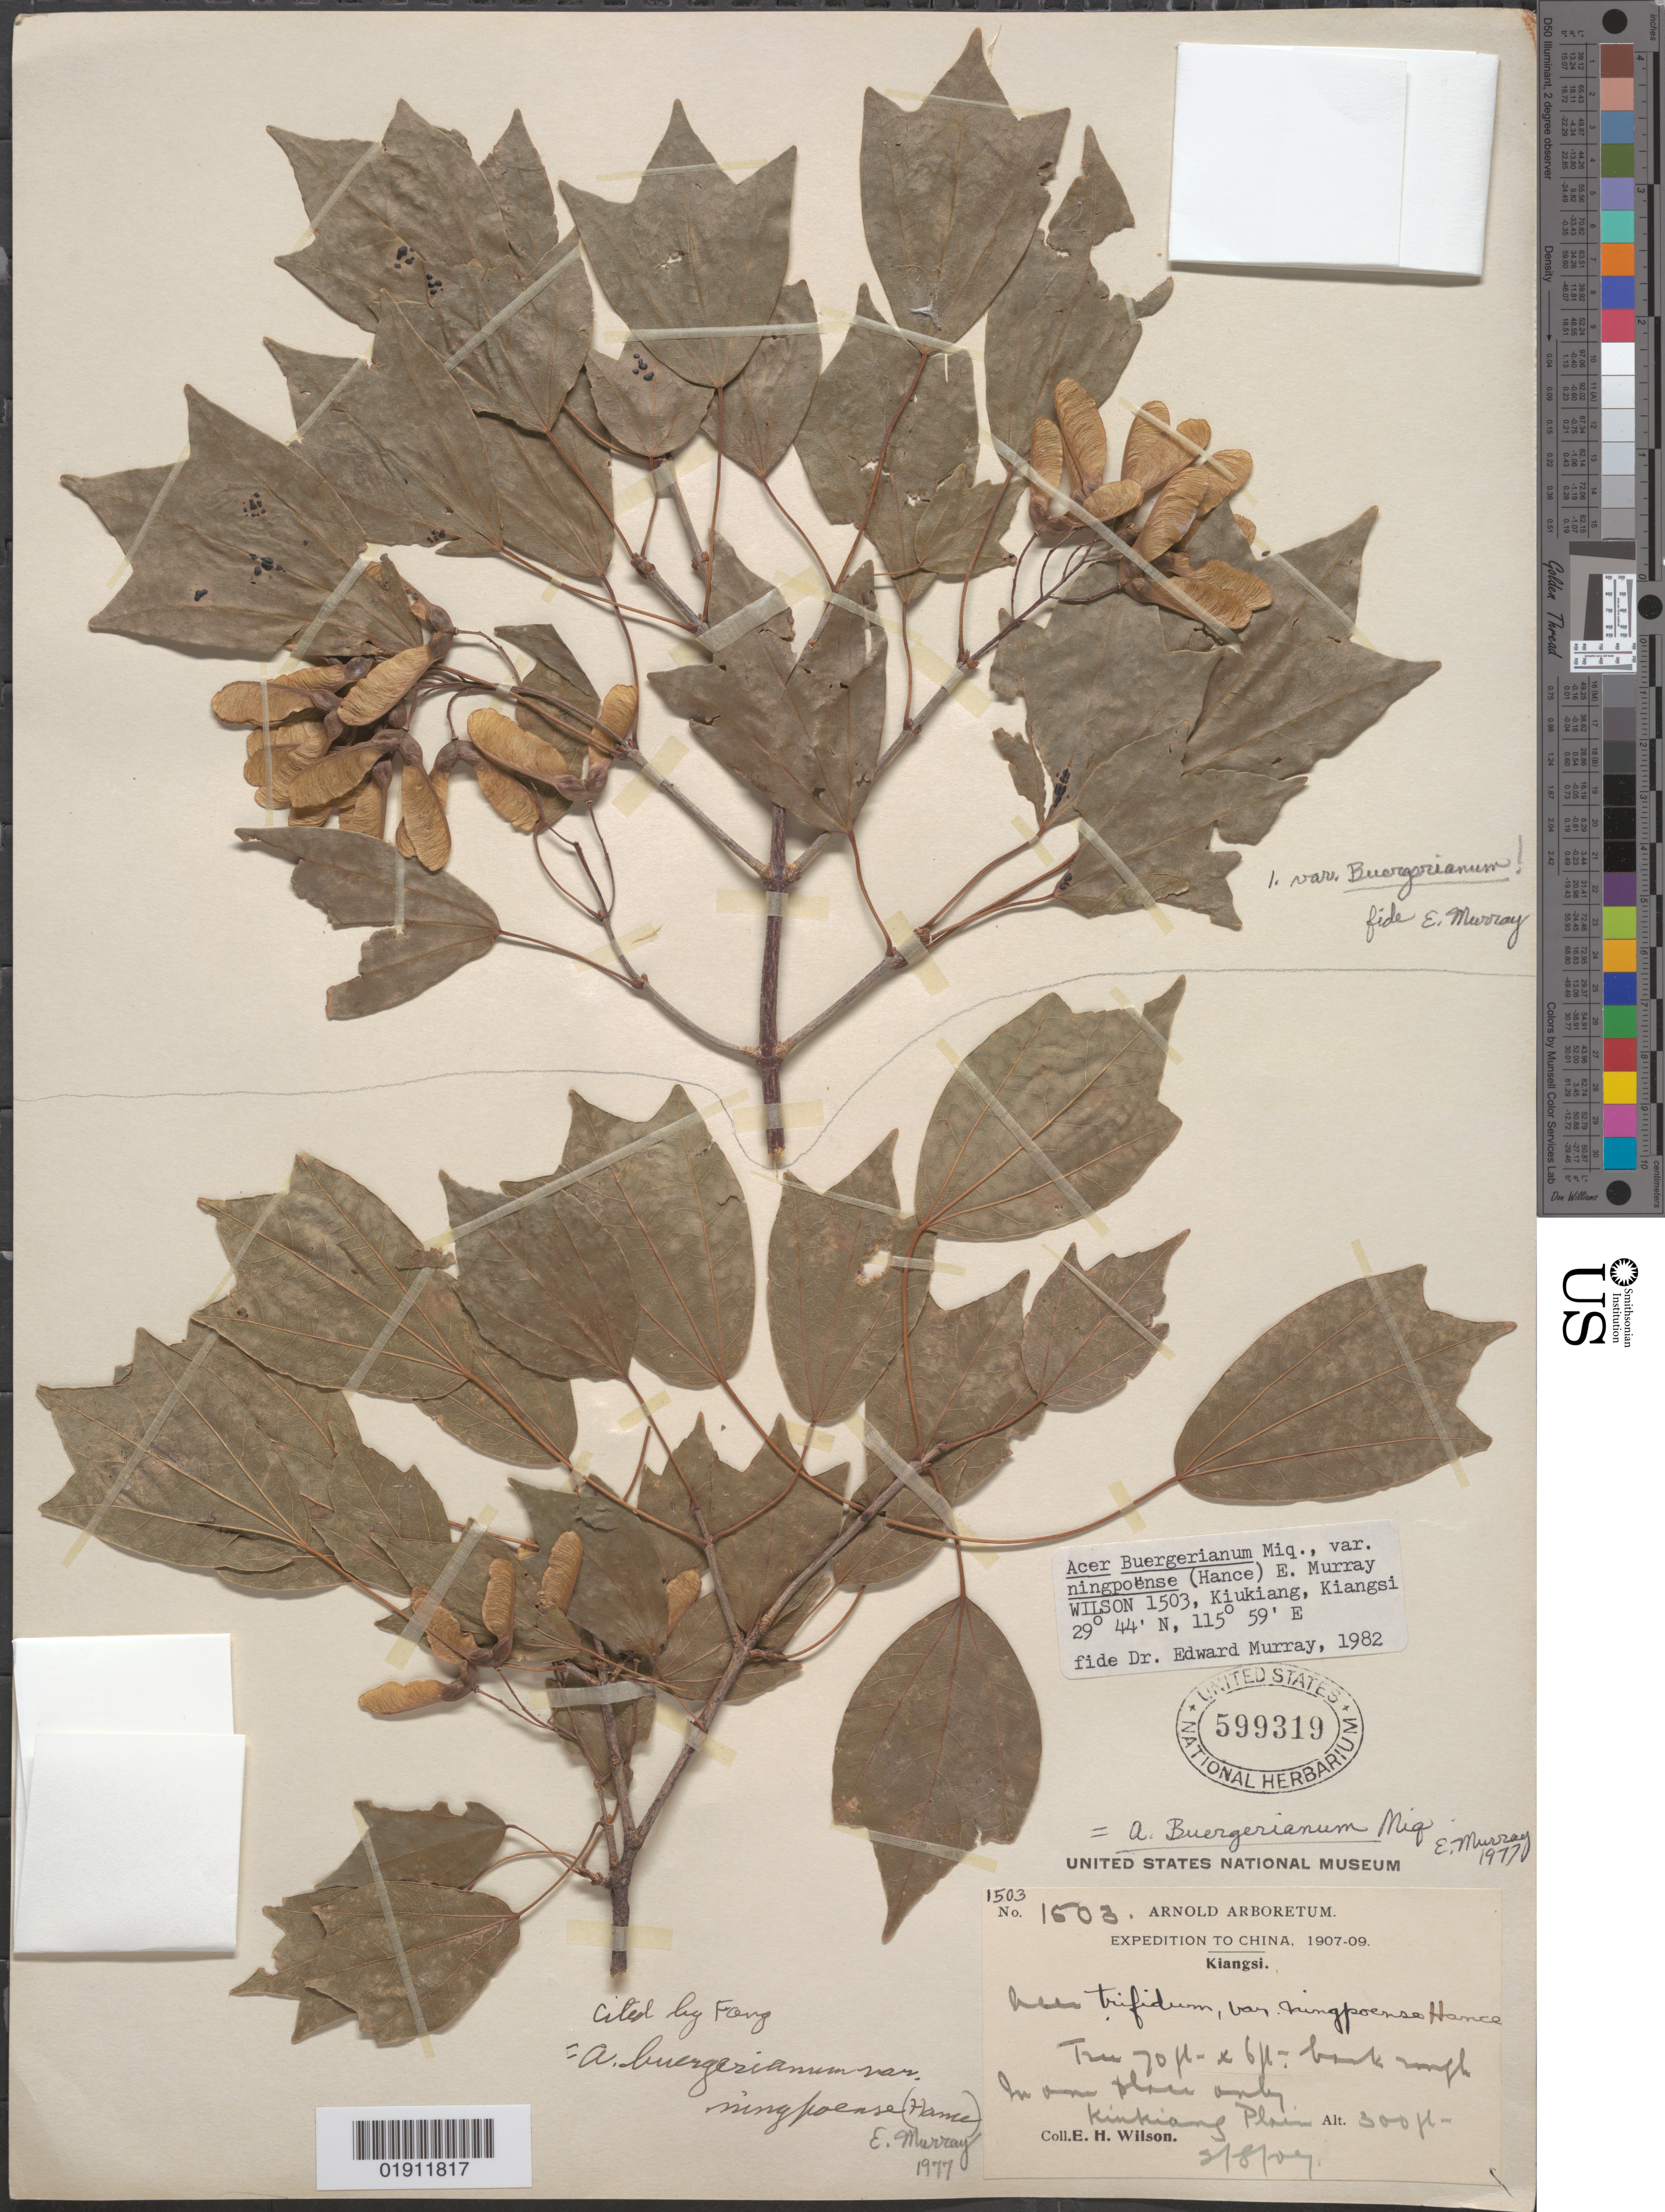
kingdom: Plantae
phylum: Tracheophyta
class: Magnoliopsida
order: Sapindales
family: Sapindaceae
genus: Acer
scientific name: Acer buergerianum subsp. buergerianum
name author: Miq.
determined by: Murray, Edward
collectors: E. H. Wilson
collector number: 1503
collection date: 1907-08-02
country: China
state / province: Jiangxi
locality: Kiangsi [Jiangxi], Kinkiang Plain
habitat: In one place only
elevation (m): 91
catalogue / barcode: US 599319-2